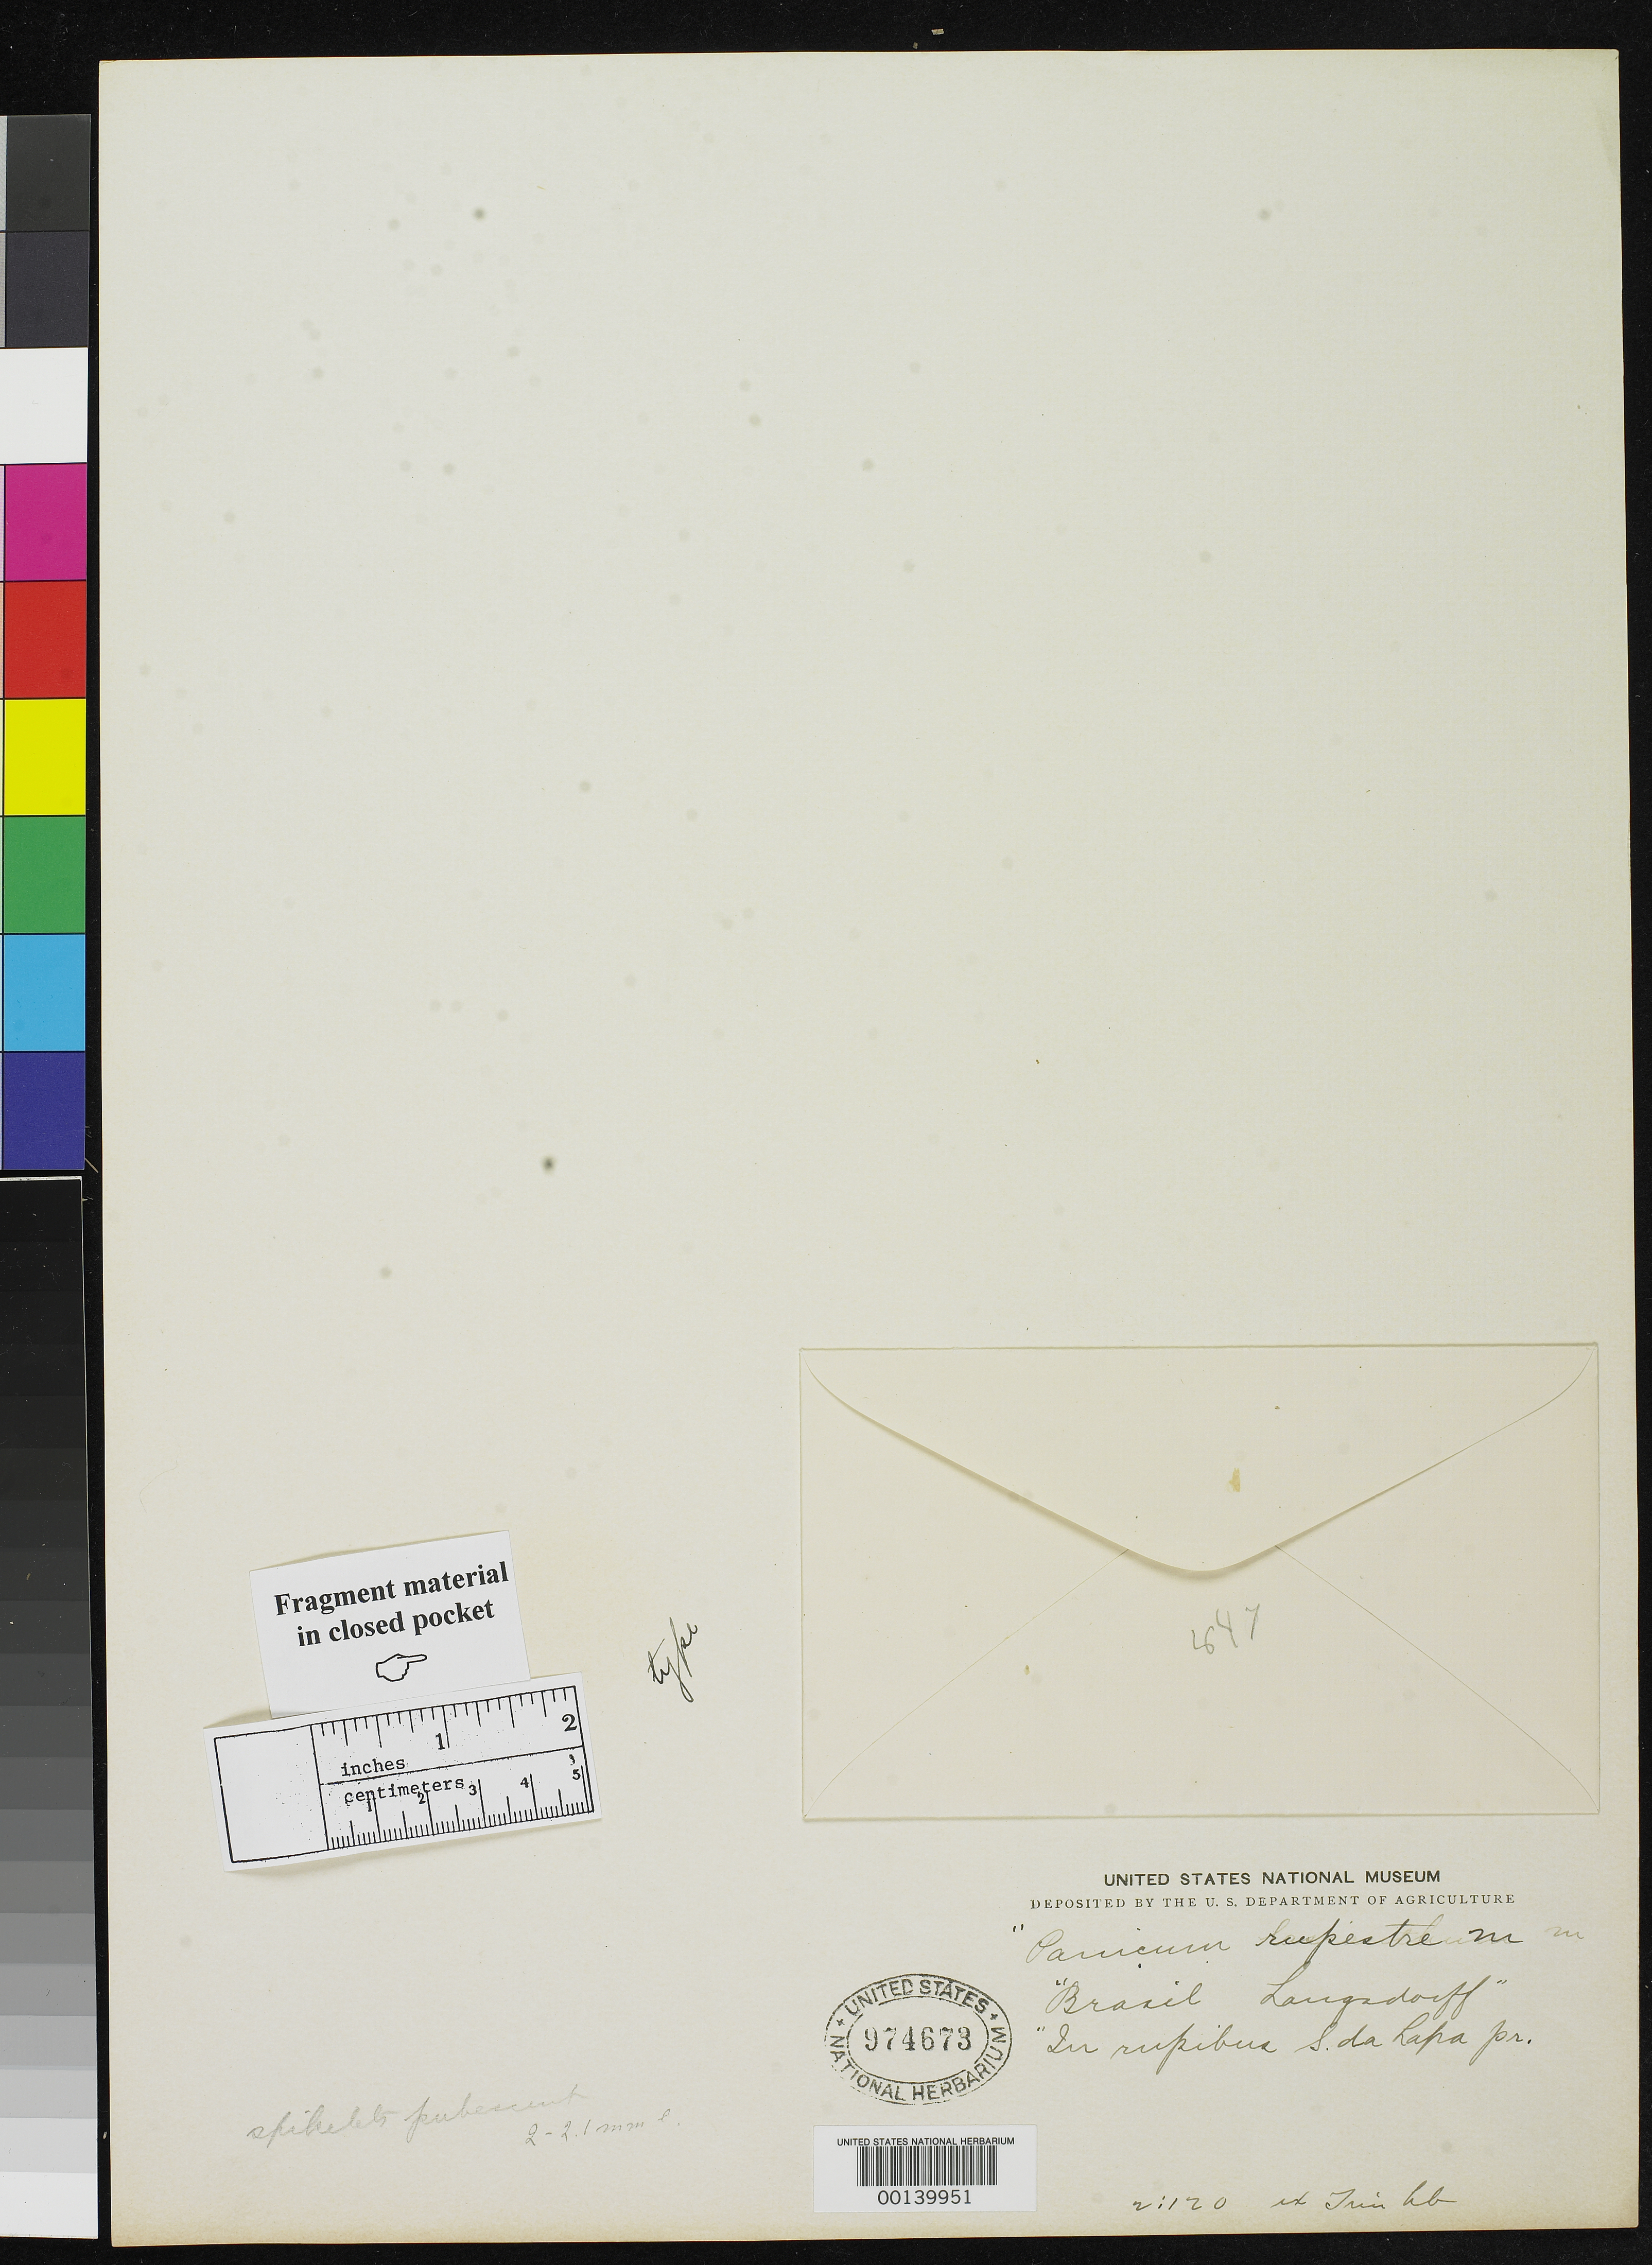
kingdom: Plantae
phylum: Tracheophyta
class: Liliopsida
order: Poales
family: Poaceae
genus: Panicum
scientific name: Panicum rupestre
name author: Trin.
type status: Type Fragment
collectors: G. H. von Langsdorff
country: Brazil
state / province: Minas Gerais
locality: Serra da Lapa.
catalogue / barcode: US 974673